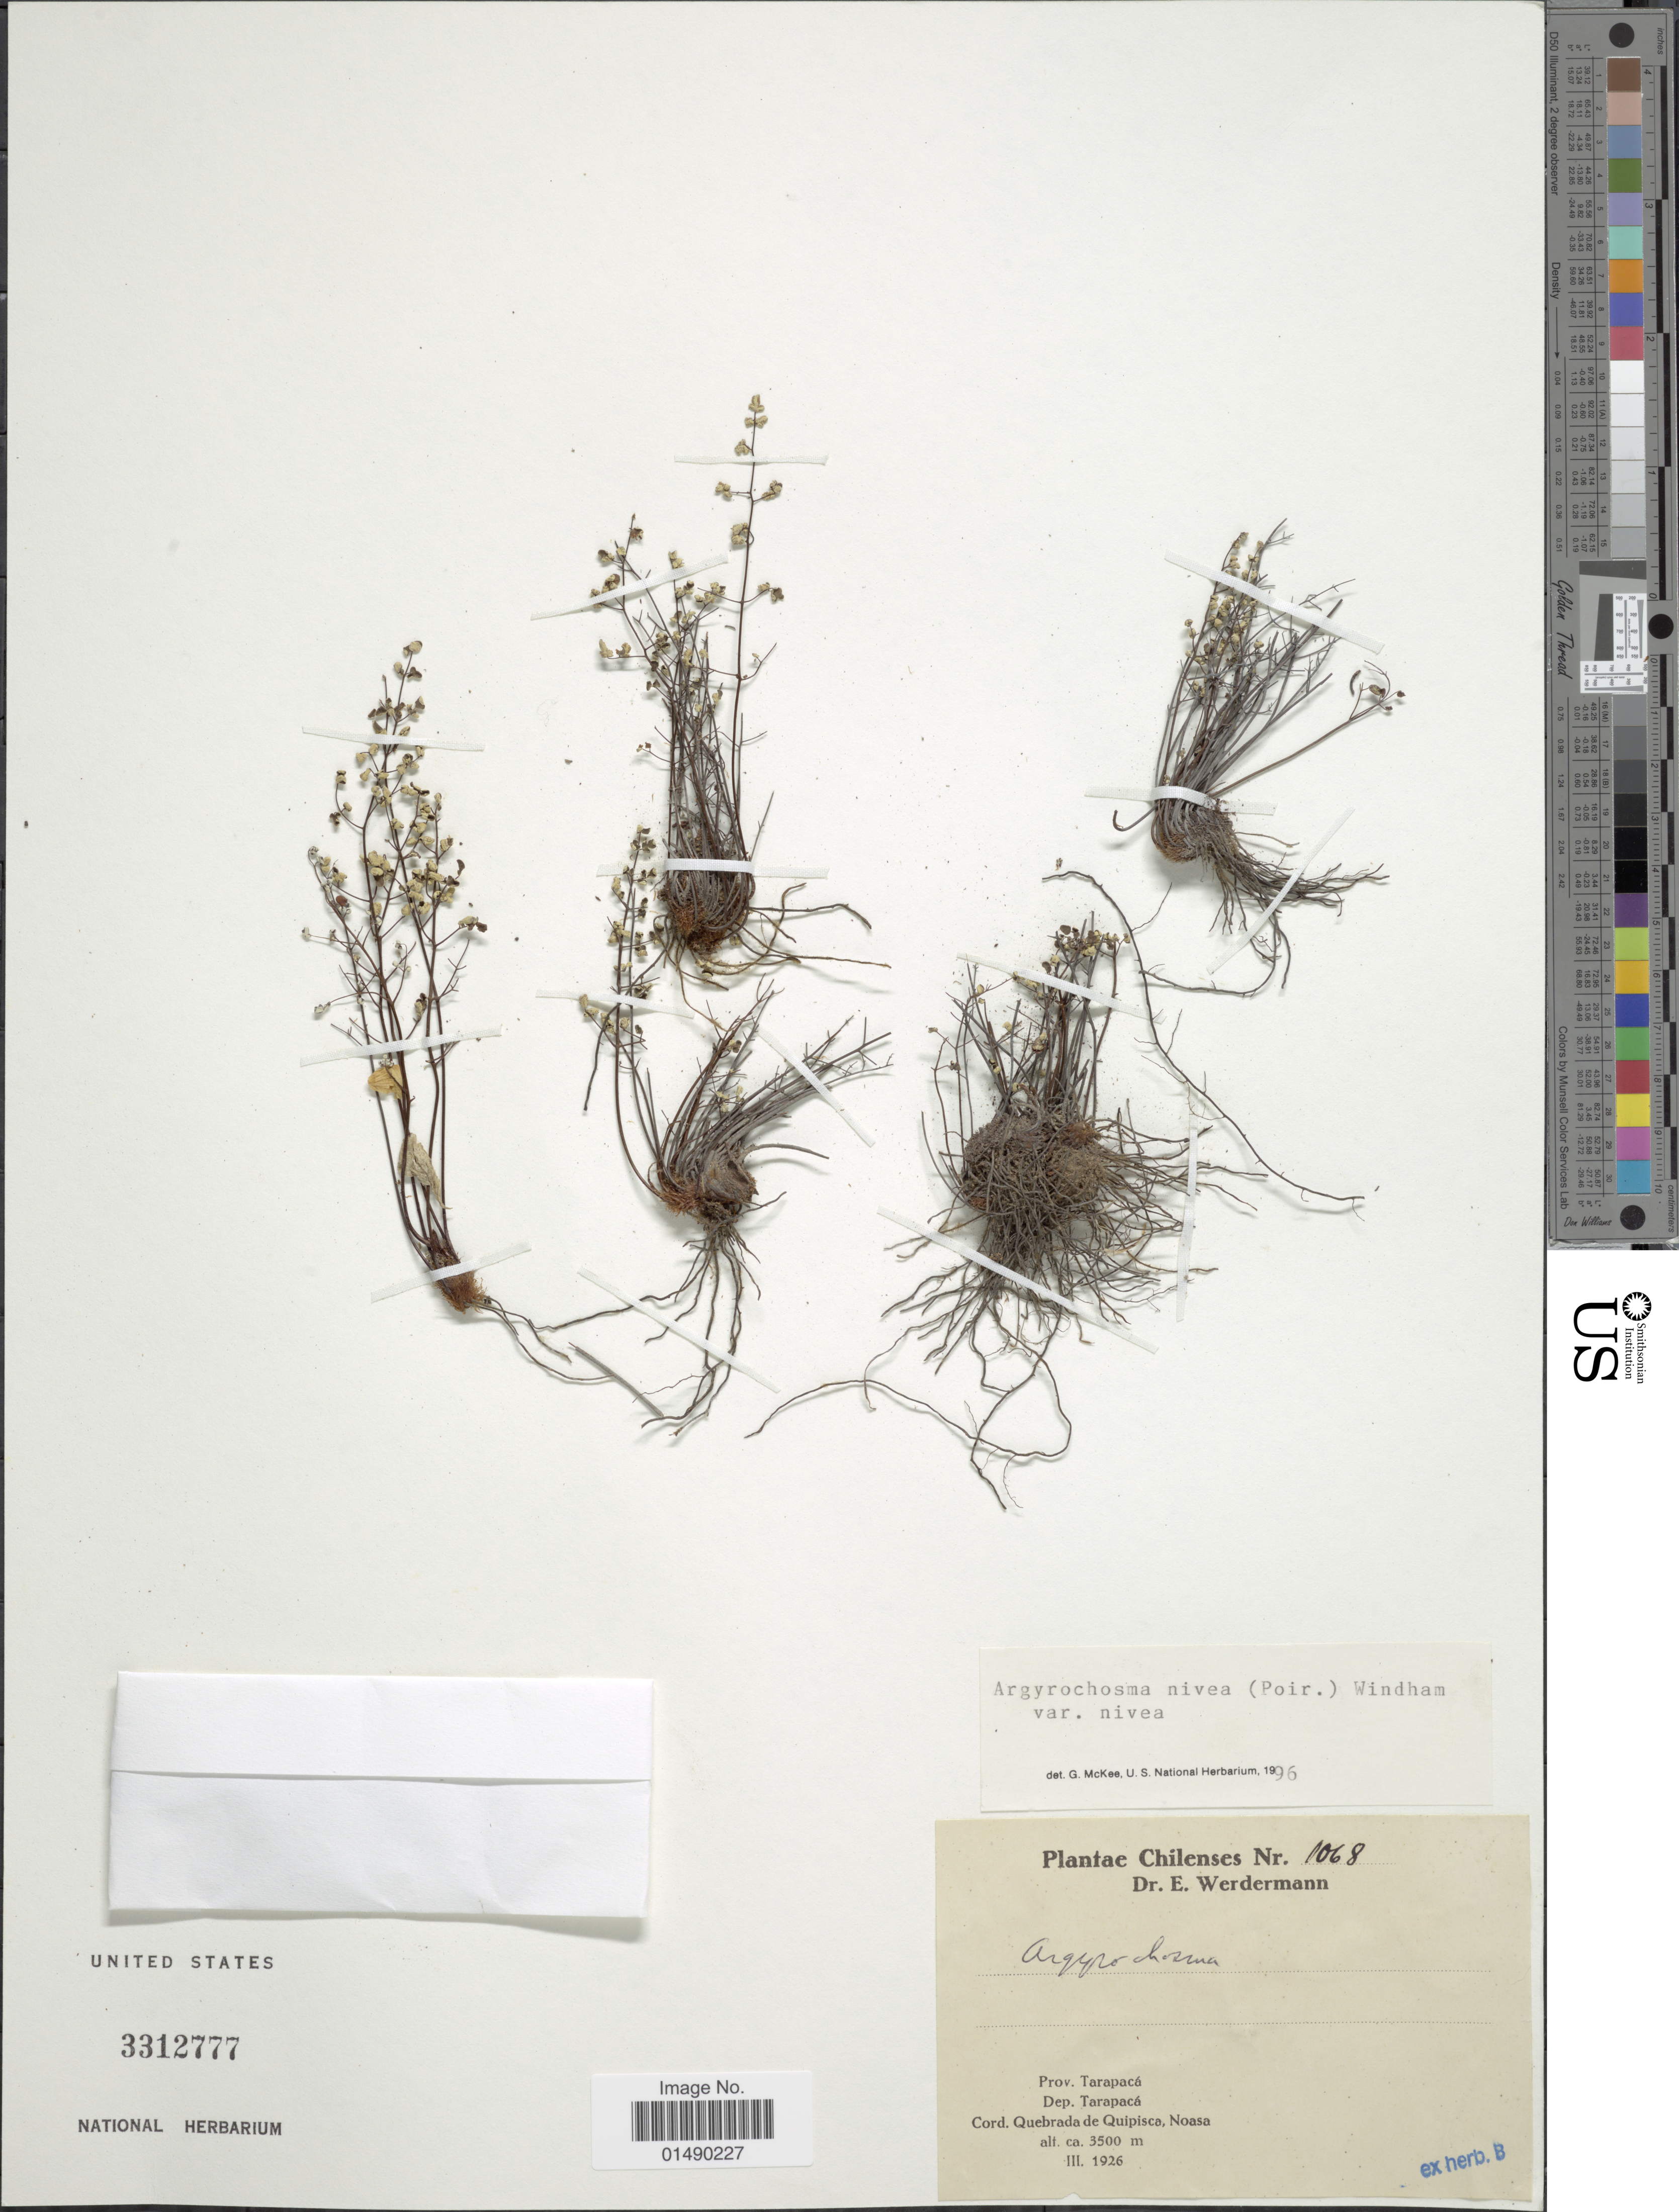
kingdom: Plantae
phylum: Tracheophyta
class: Polypodiopsida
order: Polypodiales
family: Pteridaceae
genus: Argyrochosma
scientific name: Argyrochosma nivea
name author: (Poir.) Windham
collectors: E. Werdermann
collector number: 1068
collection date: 1926-03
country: Chile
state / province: Tarapacá (I)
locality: Chilenses, Dep. Tarapaca, Cord. Quebrada de Quipisco, Noasa.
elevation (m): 3500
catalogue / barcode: US 3312777